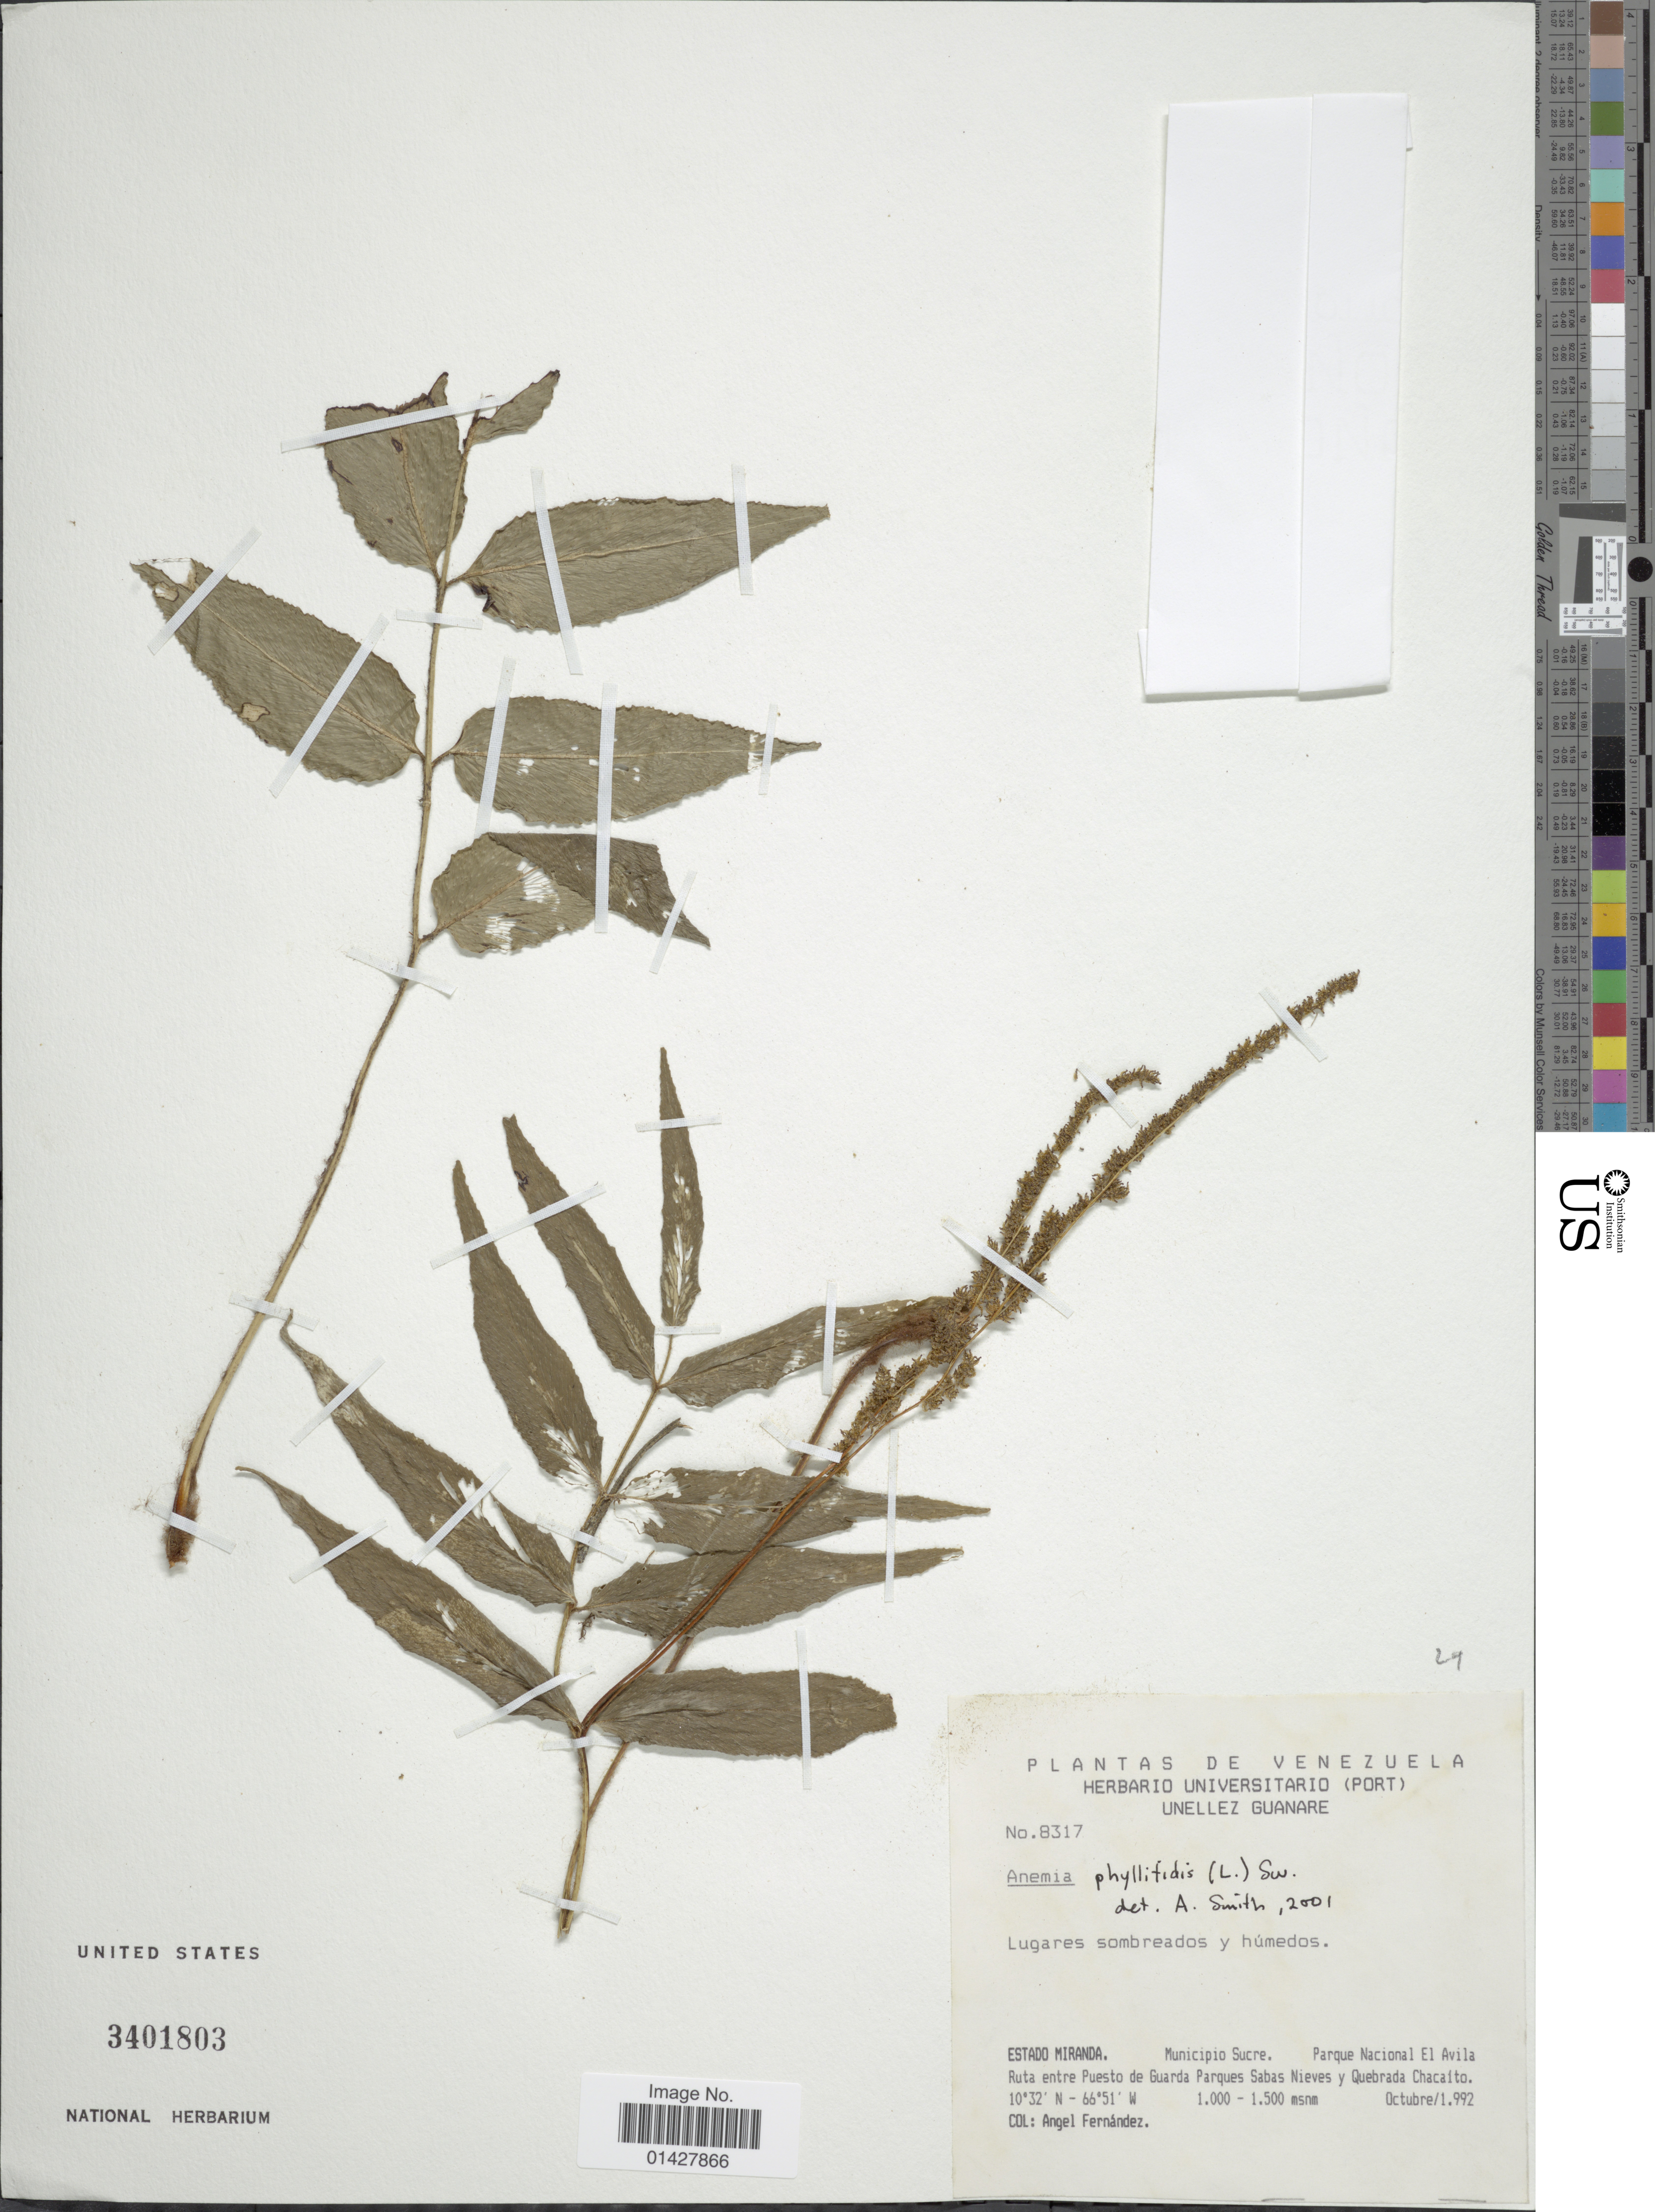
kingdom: Plantae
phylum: Tracheophyta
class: Polypodiopsida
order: Schizaeales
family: Anemiaceae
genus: Anemia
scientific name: Anemia phyllitidis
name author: (L.) Sw.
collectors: Á. Fernández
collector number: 8317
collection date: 1992-10-01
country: Venezuela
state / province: Miranda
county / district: Sucre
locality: Parque Nacional El Avila Ruta entre Puesto de Guarda Sabas Nieves y Quebrada Chacaíto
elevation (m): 1000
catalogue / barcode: US 3401803